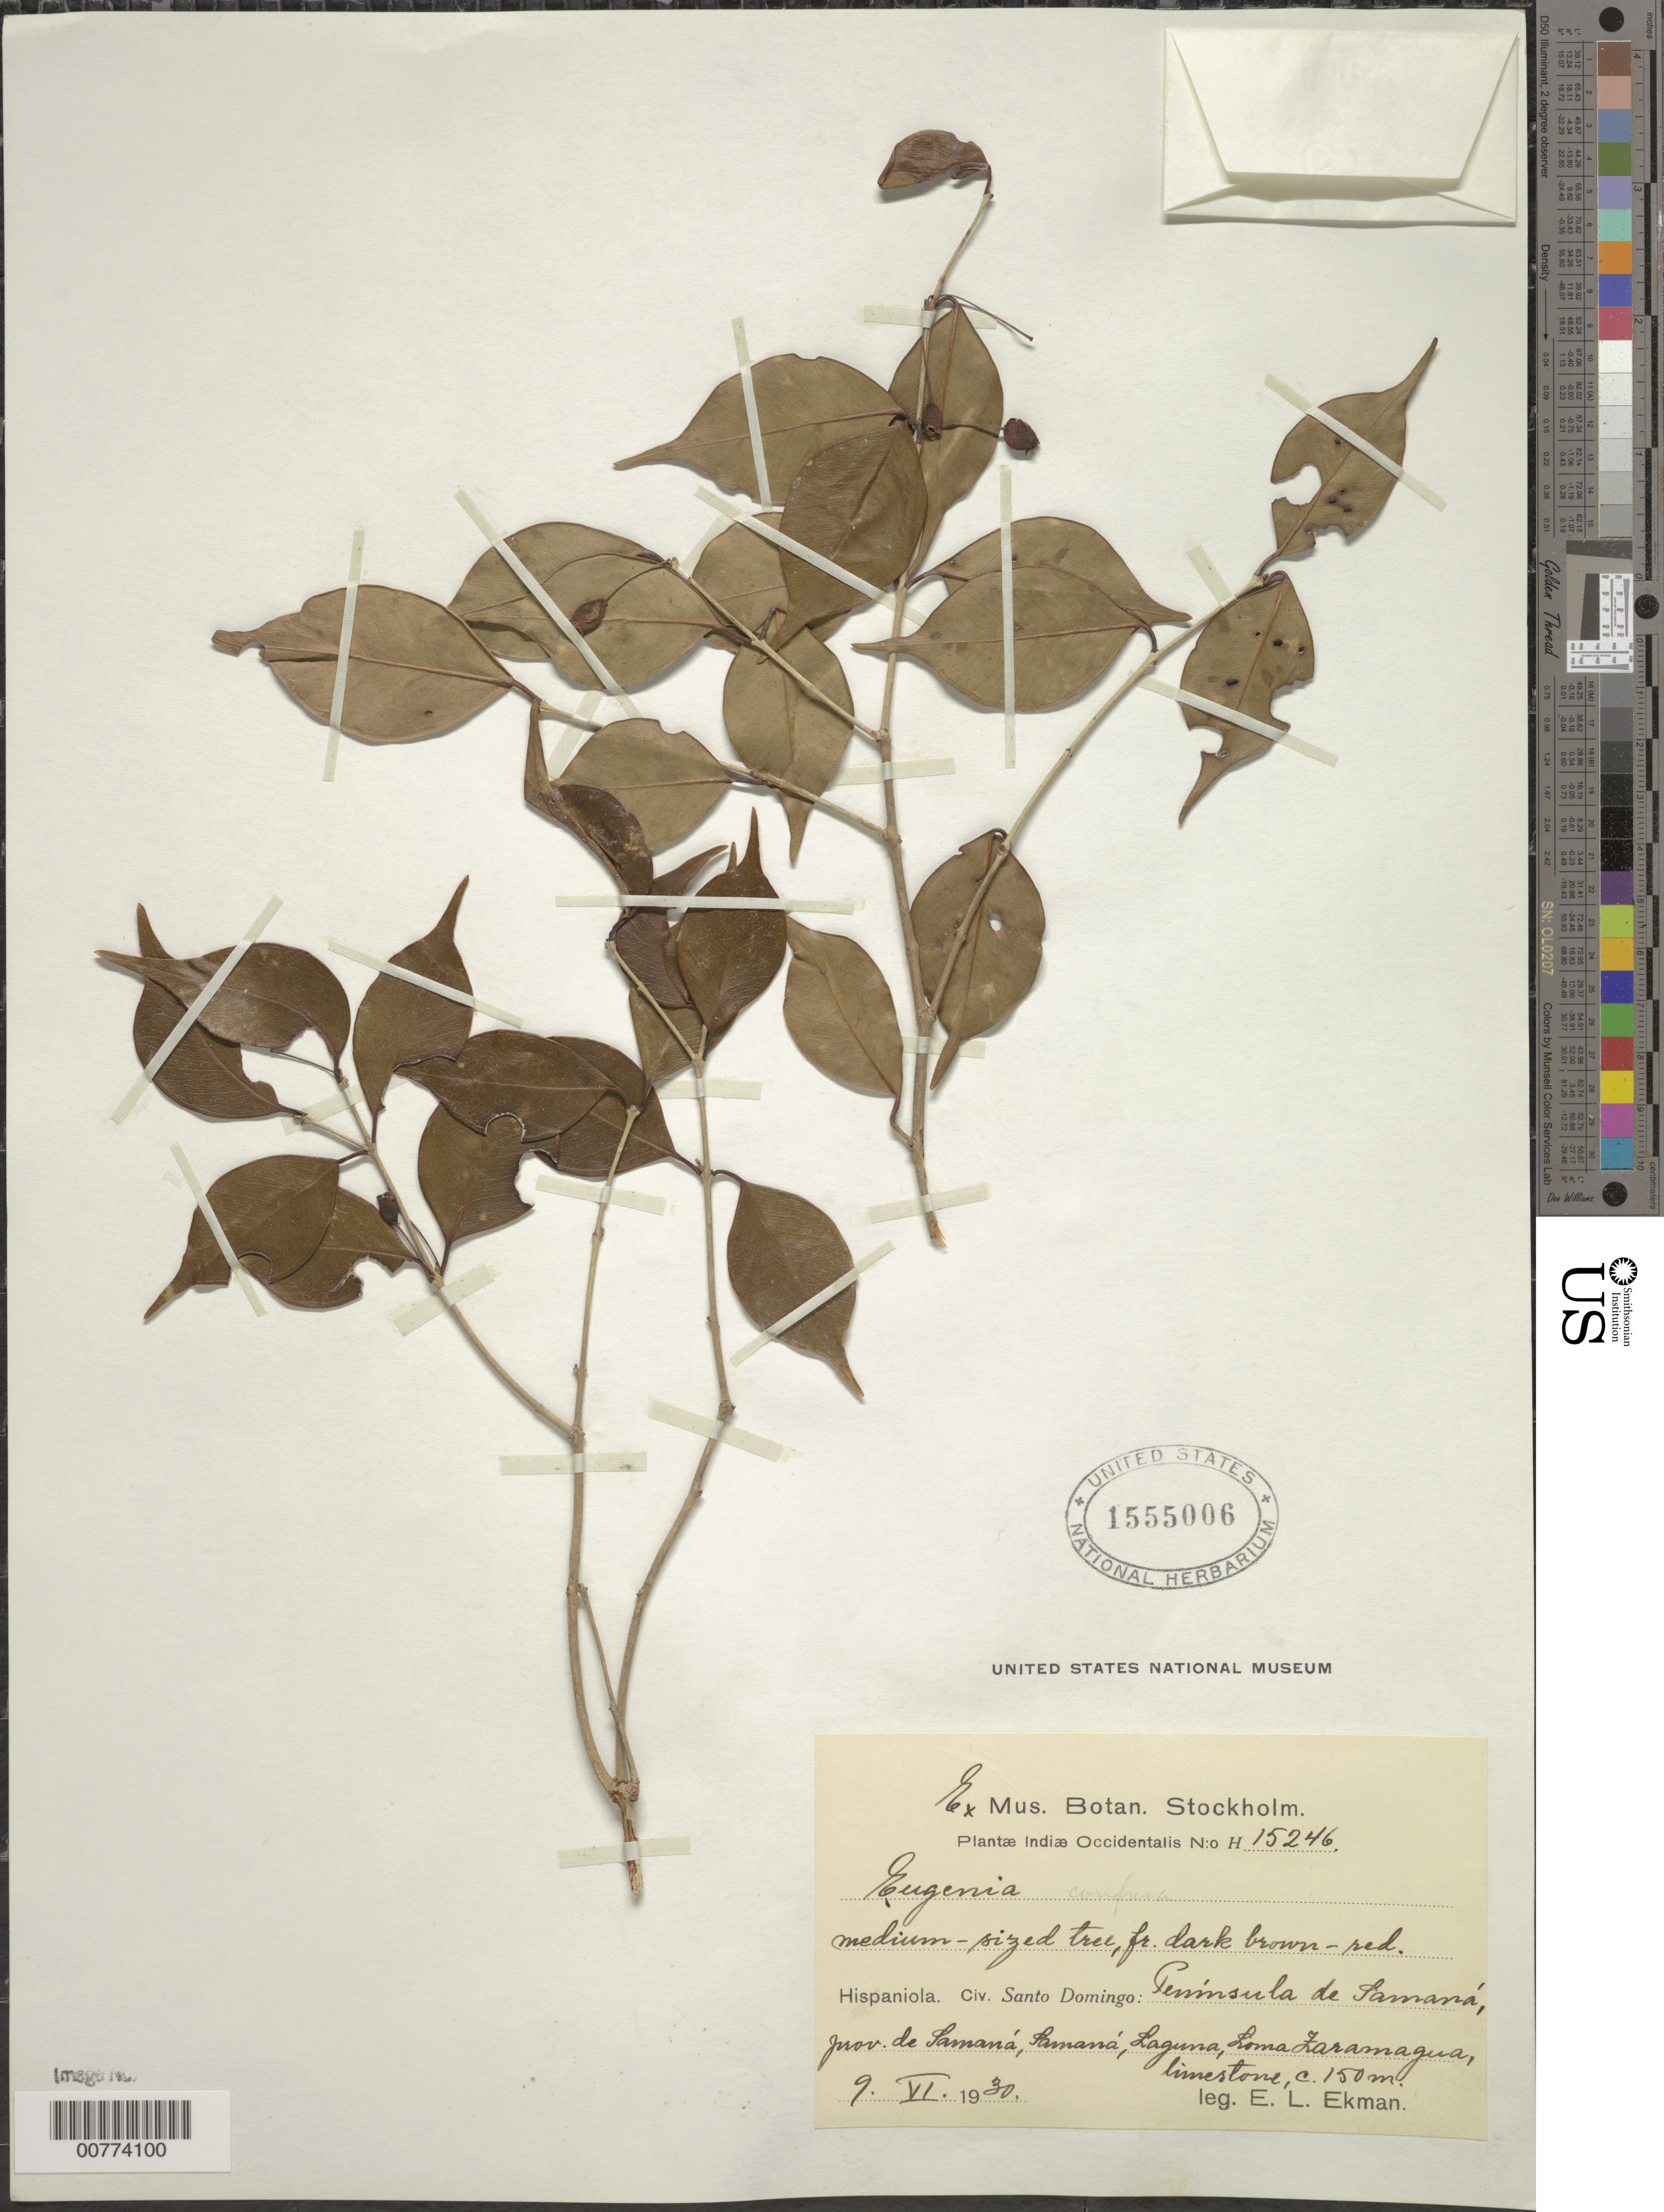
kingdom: Plantae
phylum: Tracheophyta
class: Magnoliopsida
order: Myrtales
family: Myrtaceae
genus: Eugenia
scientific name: Eugenia confusa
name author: DC.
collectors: E. L. Ekman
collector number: H 15246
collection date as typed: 09 Jun 1930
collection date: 1930-06-09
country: Dominican Republic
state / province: Samana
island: Hispaniola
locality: Samaná Peninsula, Laguna, Loma Faramagua.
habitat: Limestone.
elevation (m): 150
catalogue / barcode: US 1555006